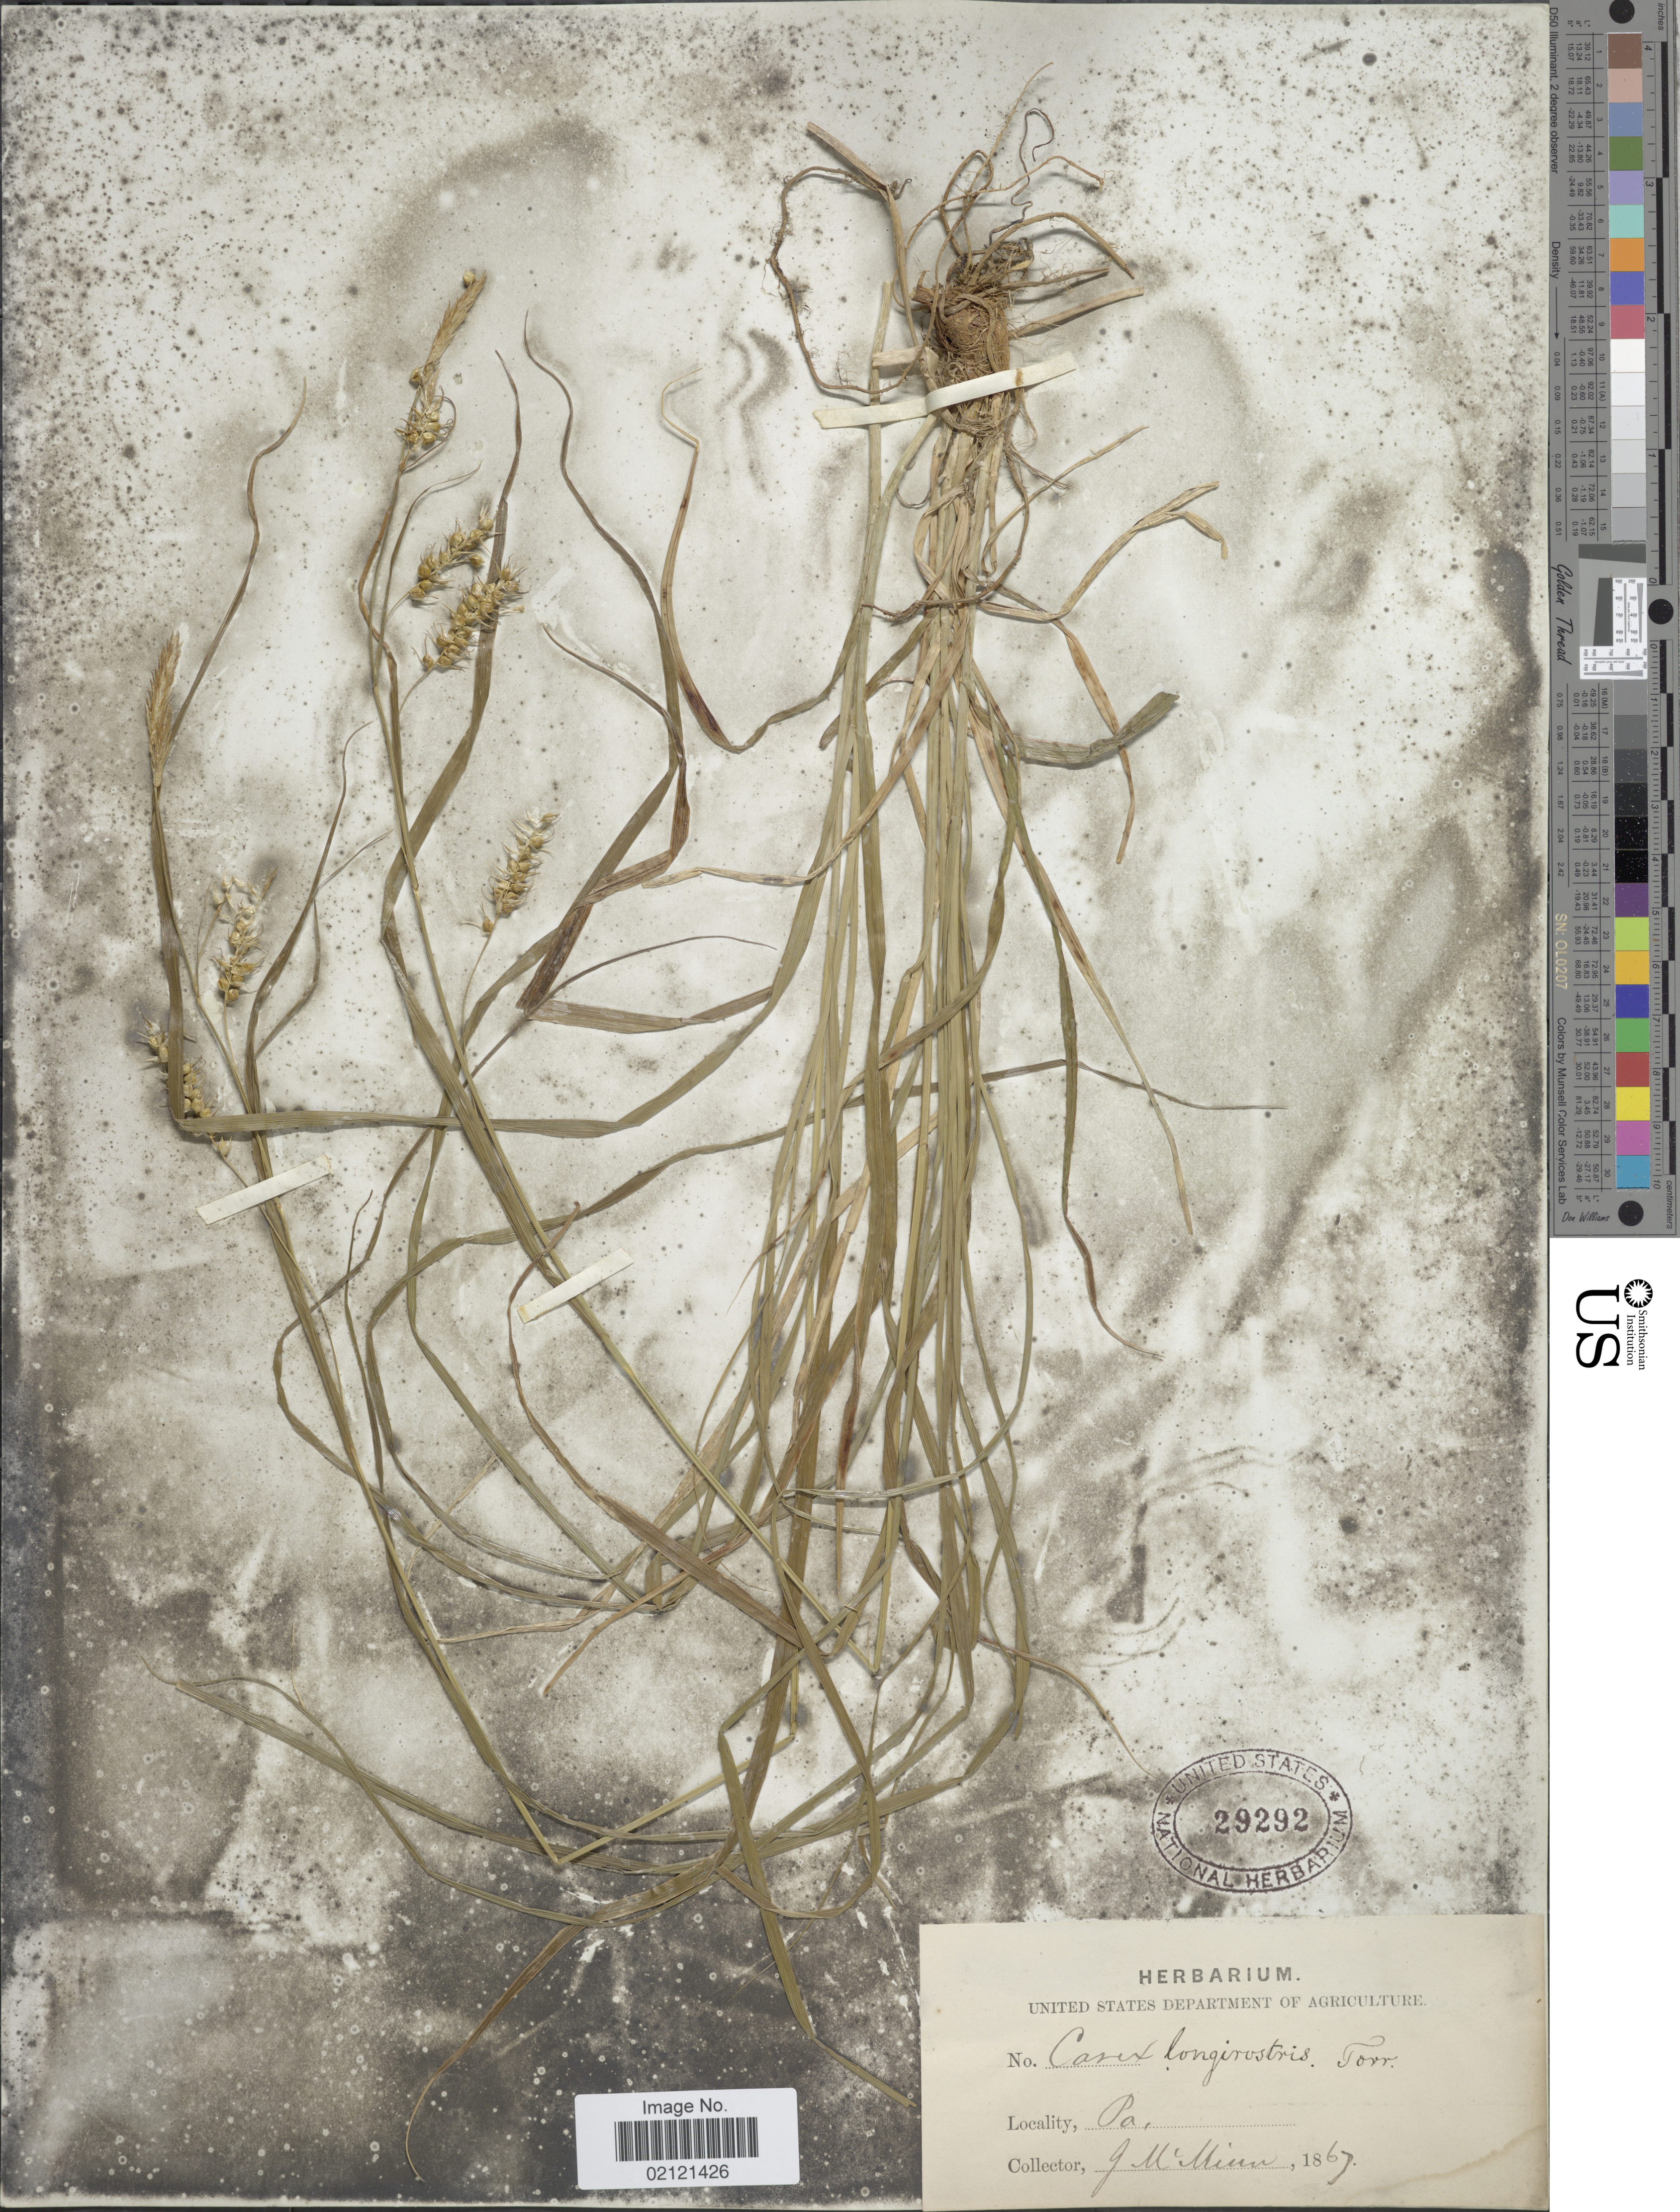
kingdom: Plantae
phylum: Tracheophyta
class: Liliopsida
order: Poales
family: Cyperaceae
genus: Carex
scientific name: Carex sprengelii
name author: Dewey ex Spreng.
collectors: J. McMinn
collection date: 1867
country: United States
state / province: Pennsylvania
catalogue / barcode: US 29292